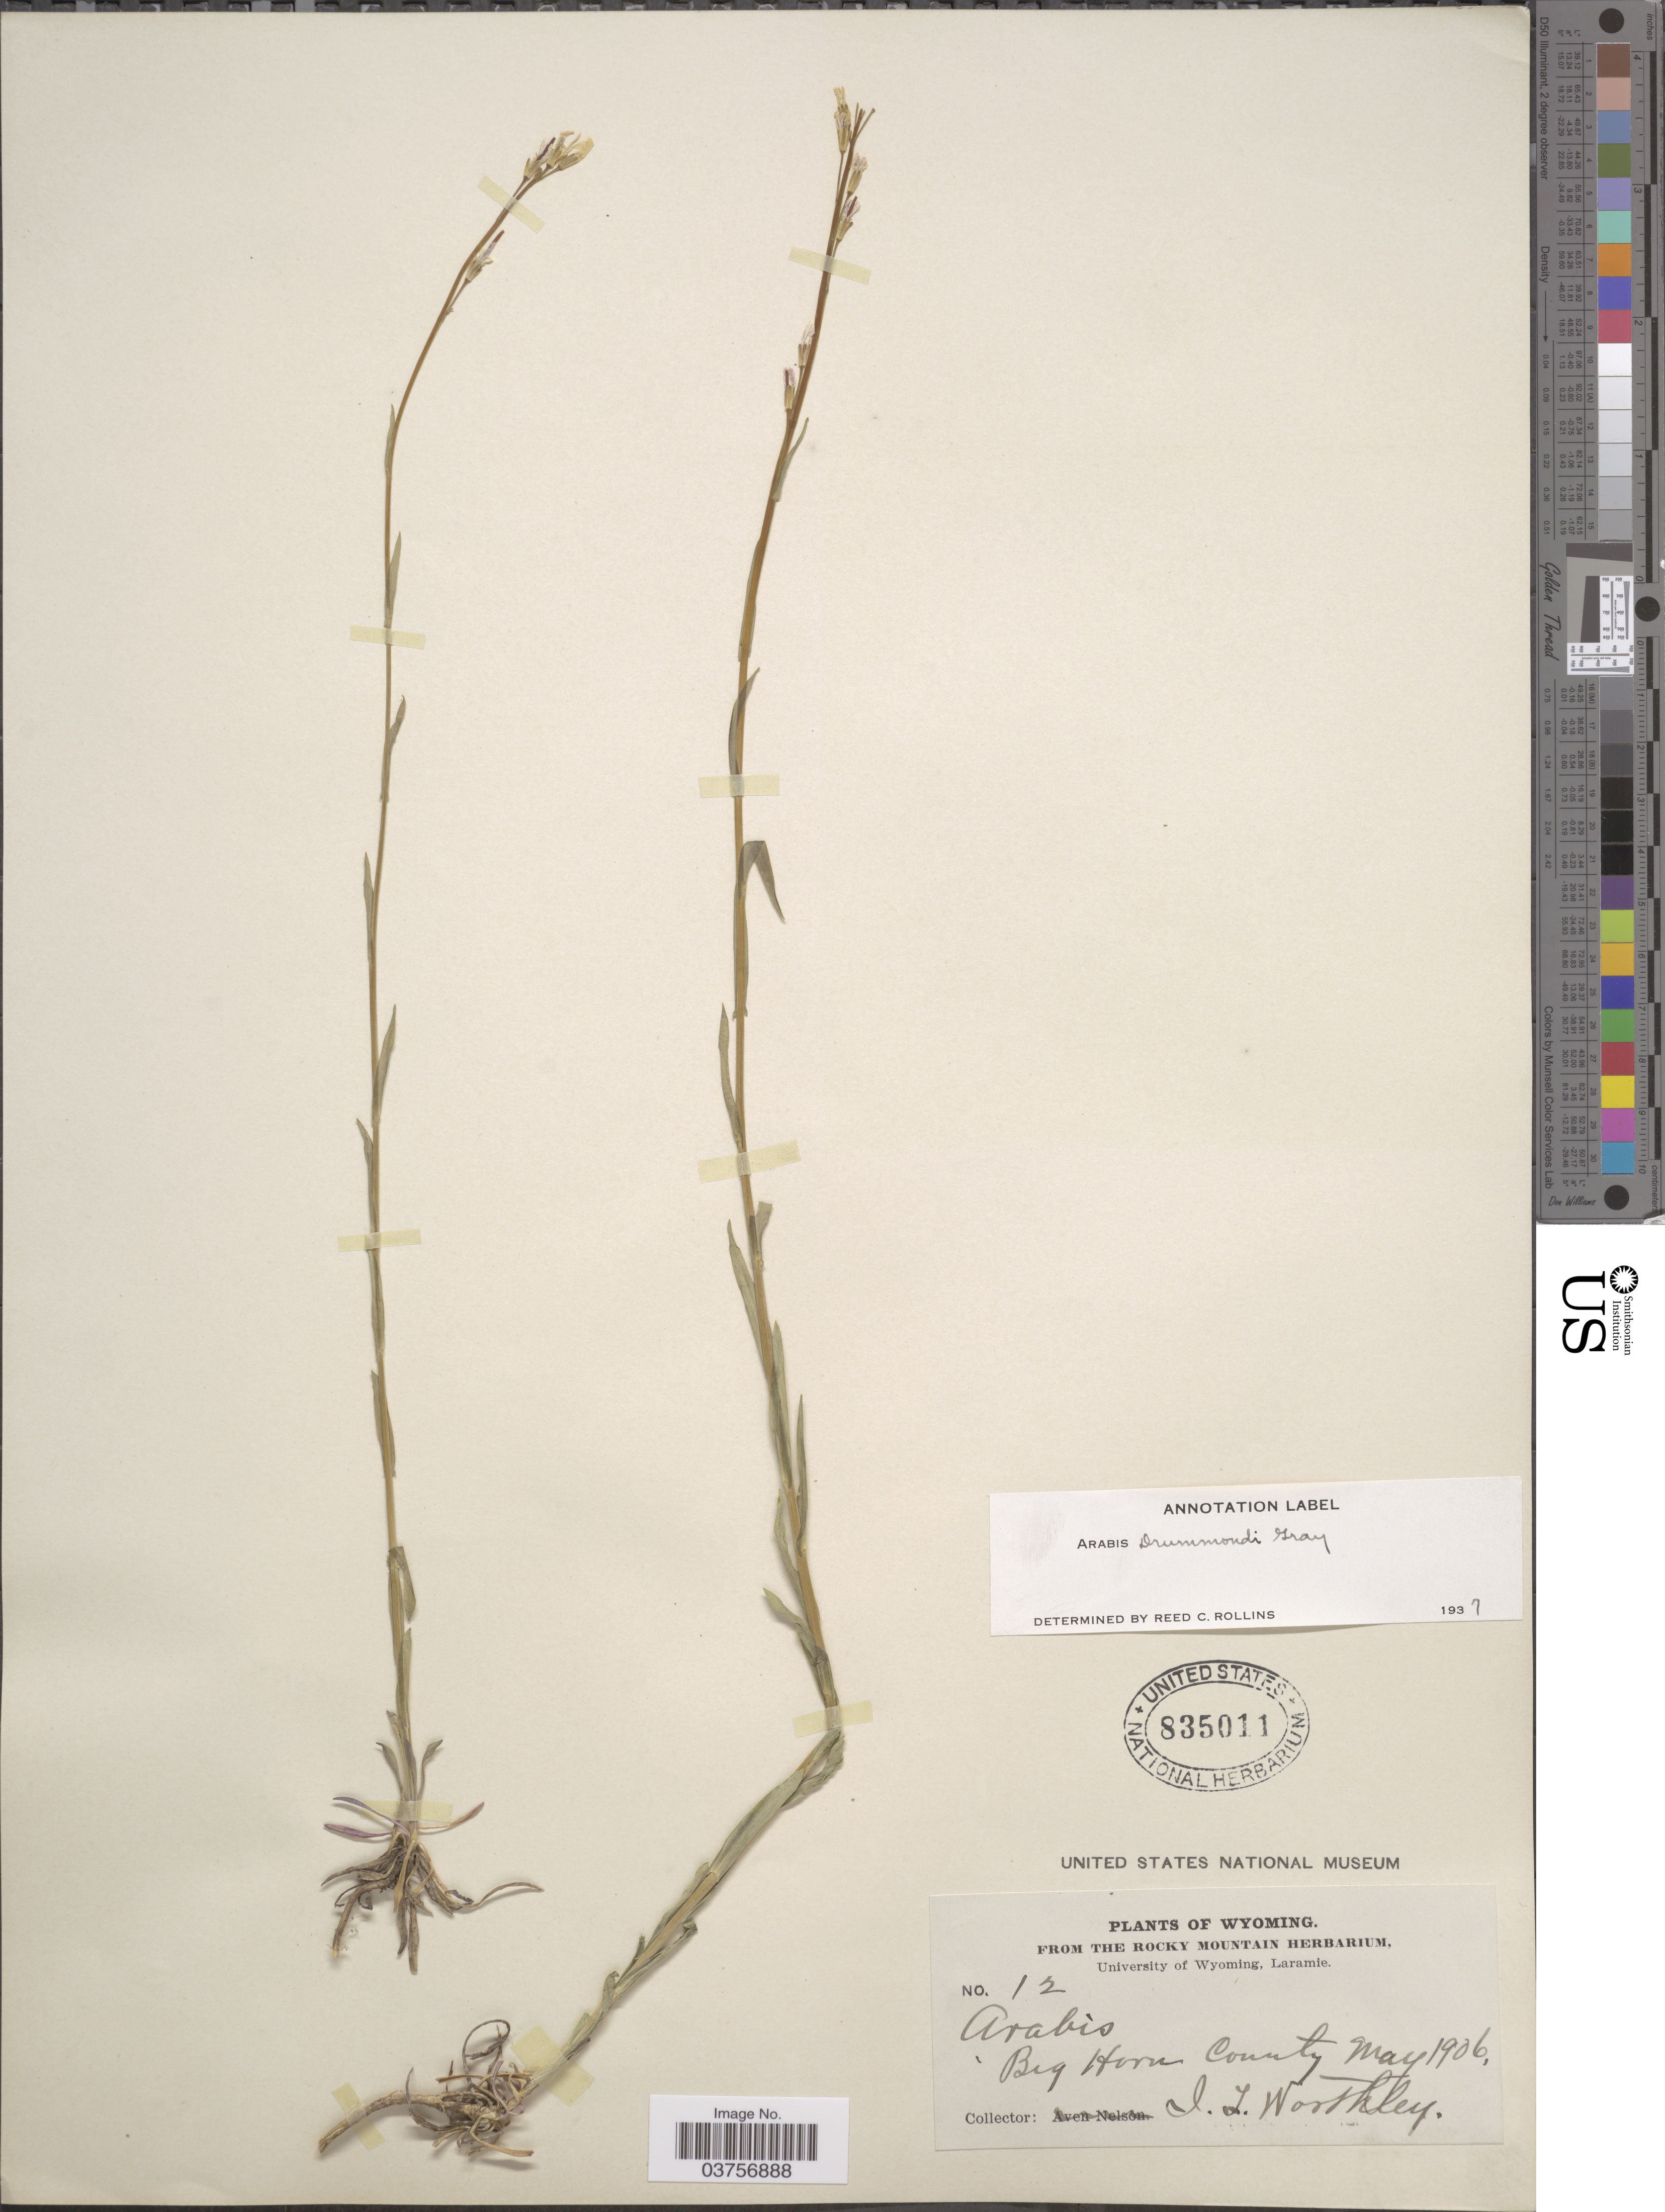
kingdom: Plantae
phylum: Tracheophyta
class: Magnoliopsida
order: Brassicales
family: Brassicaceae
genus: Arabis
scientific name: Arabis drummondii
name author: A. Gray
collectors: I. Worthley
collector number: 12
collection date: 1906-05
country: United States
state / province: Wyoming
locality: Big Horn County.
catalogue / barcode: US 835011